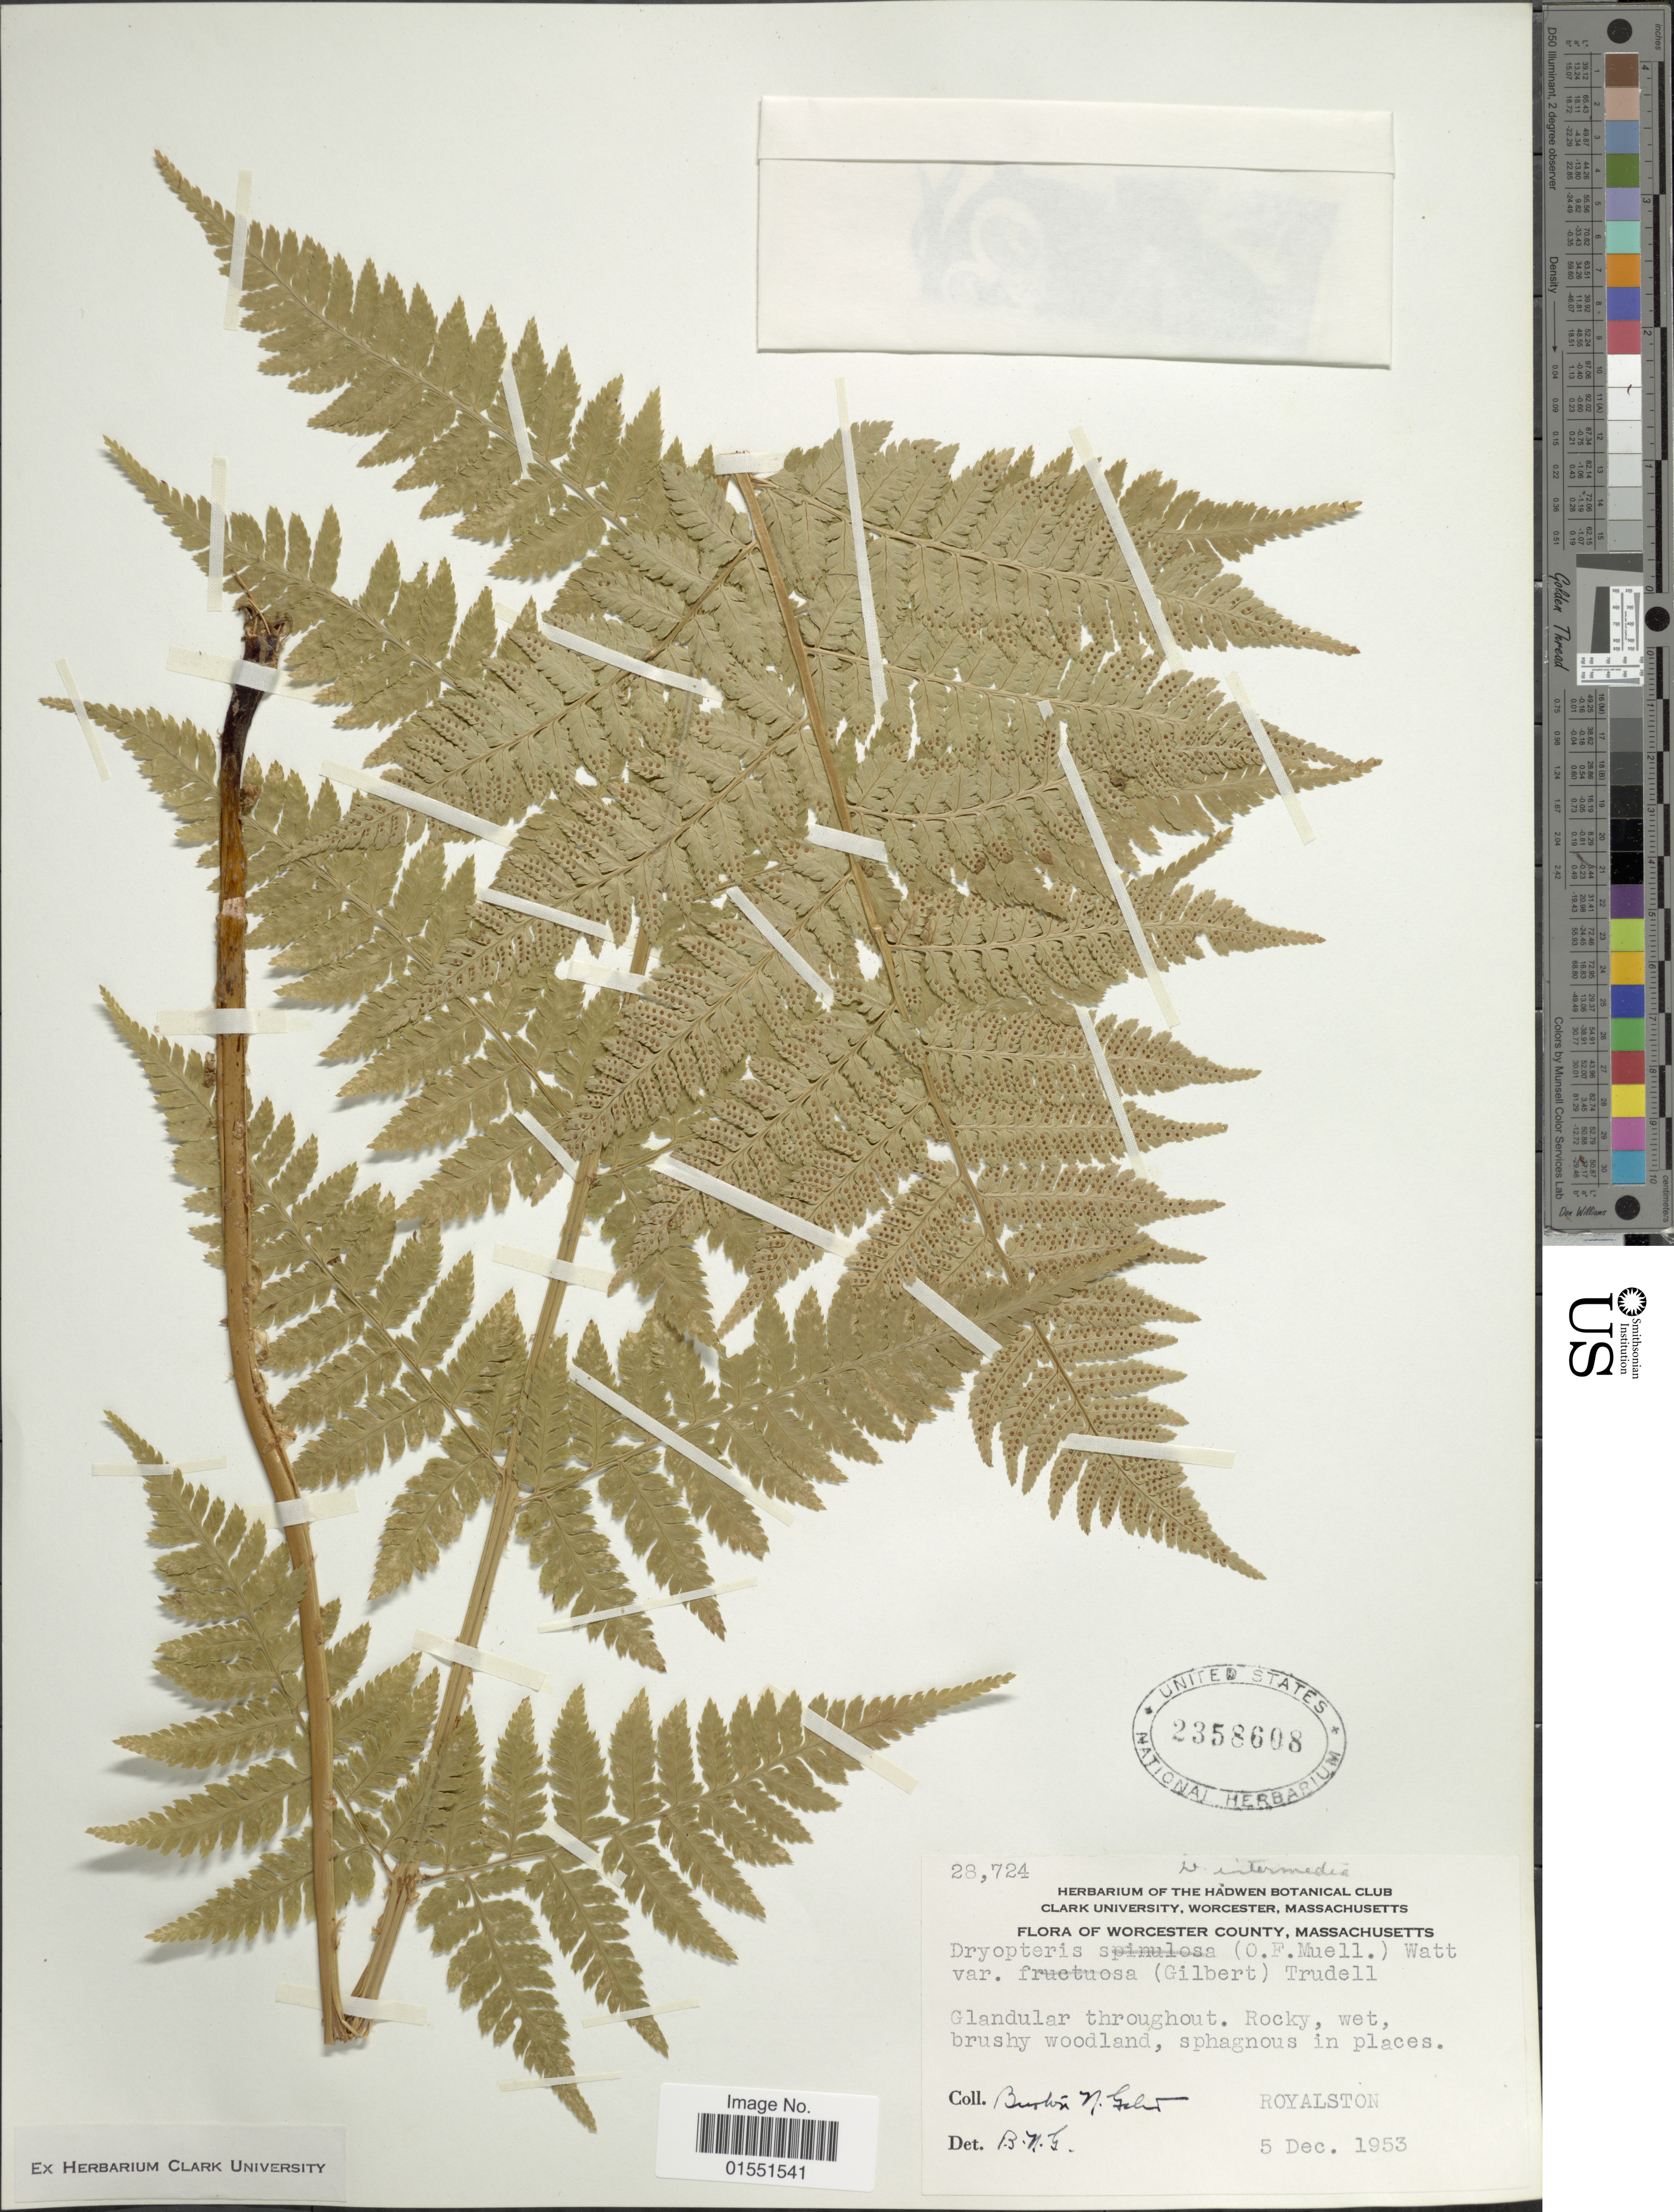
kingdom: Plantae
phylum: Tracheophyta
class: Polypodiopsida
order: Polypodiales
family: Dryopteridaceae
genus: Dryopteris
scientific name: Dryopteris intermedia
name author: (Muhl.) A. Gray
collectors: B. Galet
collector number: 28724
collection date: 1953-12-05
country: United States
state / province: Massachusetts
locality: Worcester County, Royalston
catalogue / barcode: US 2358608